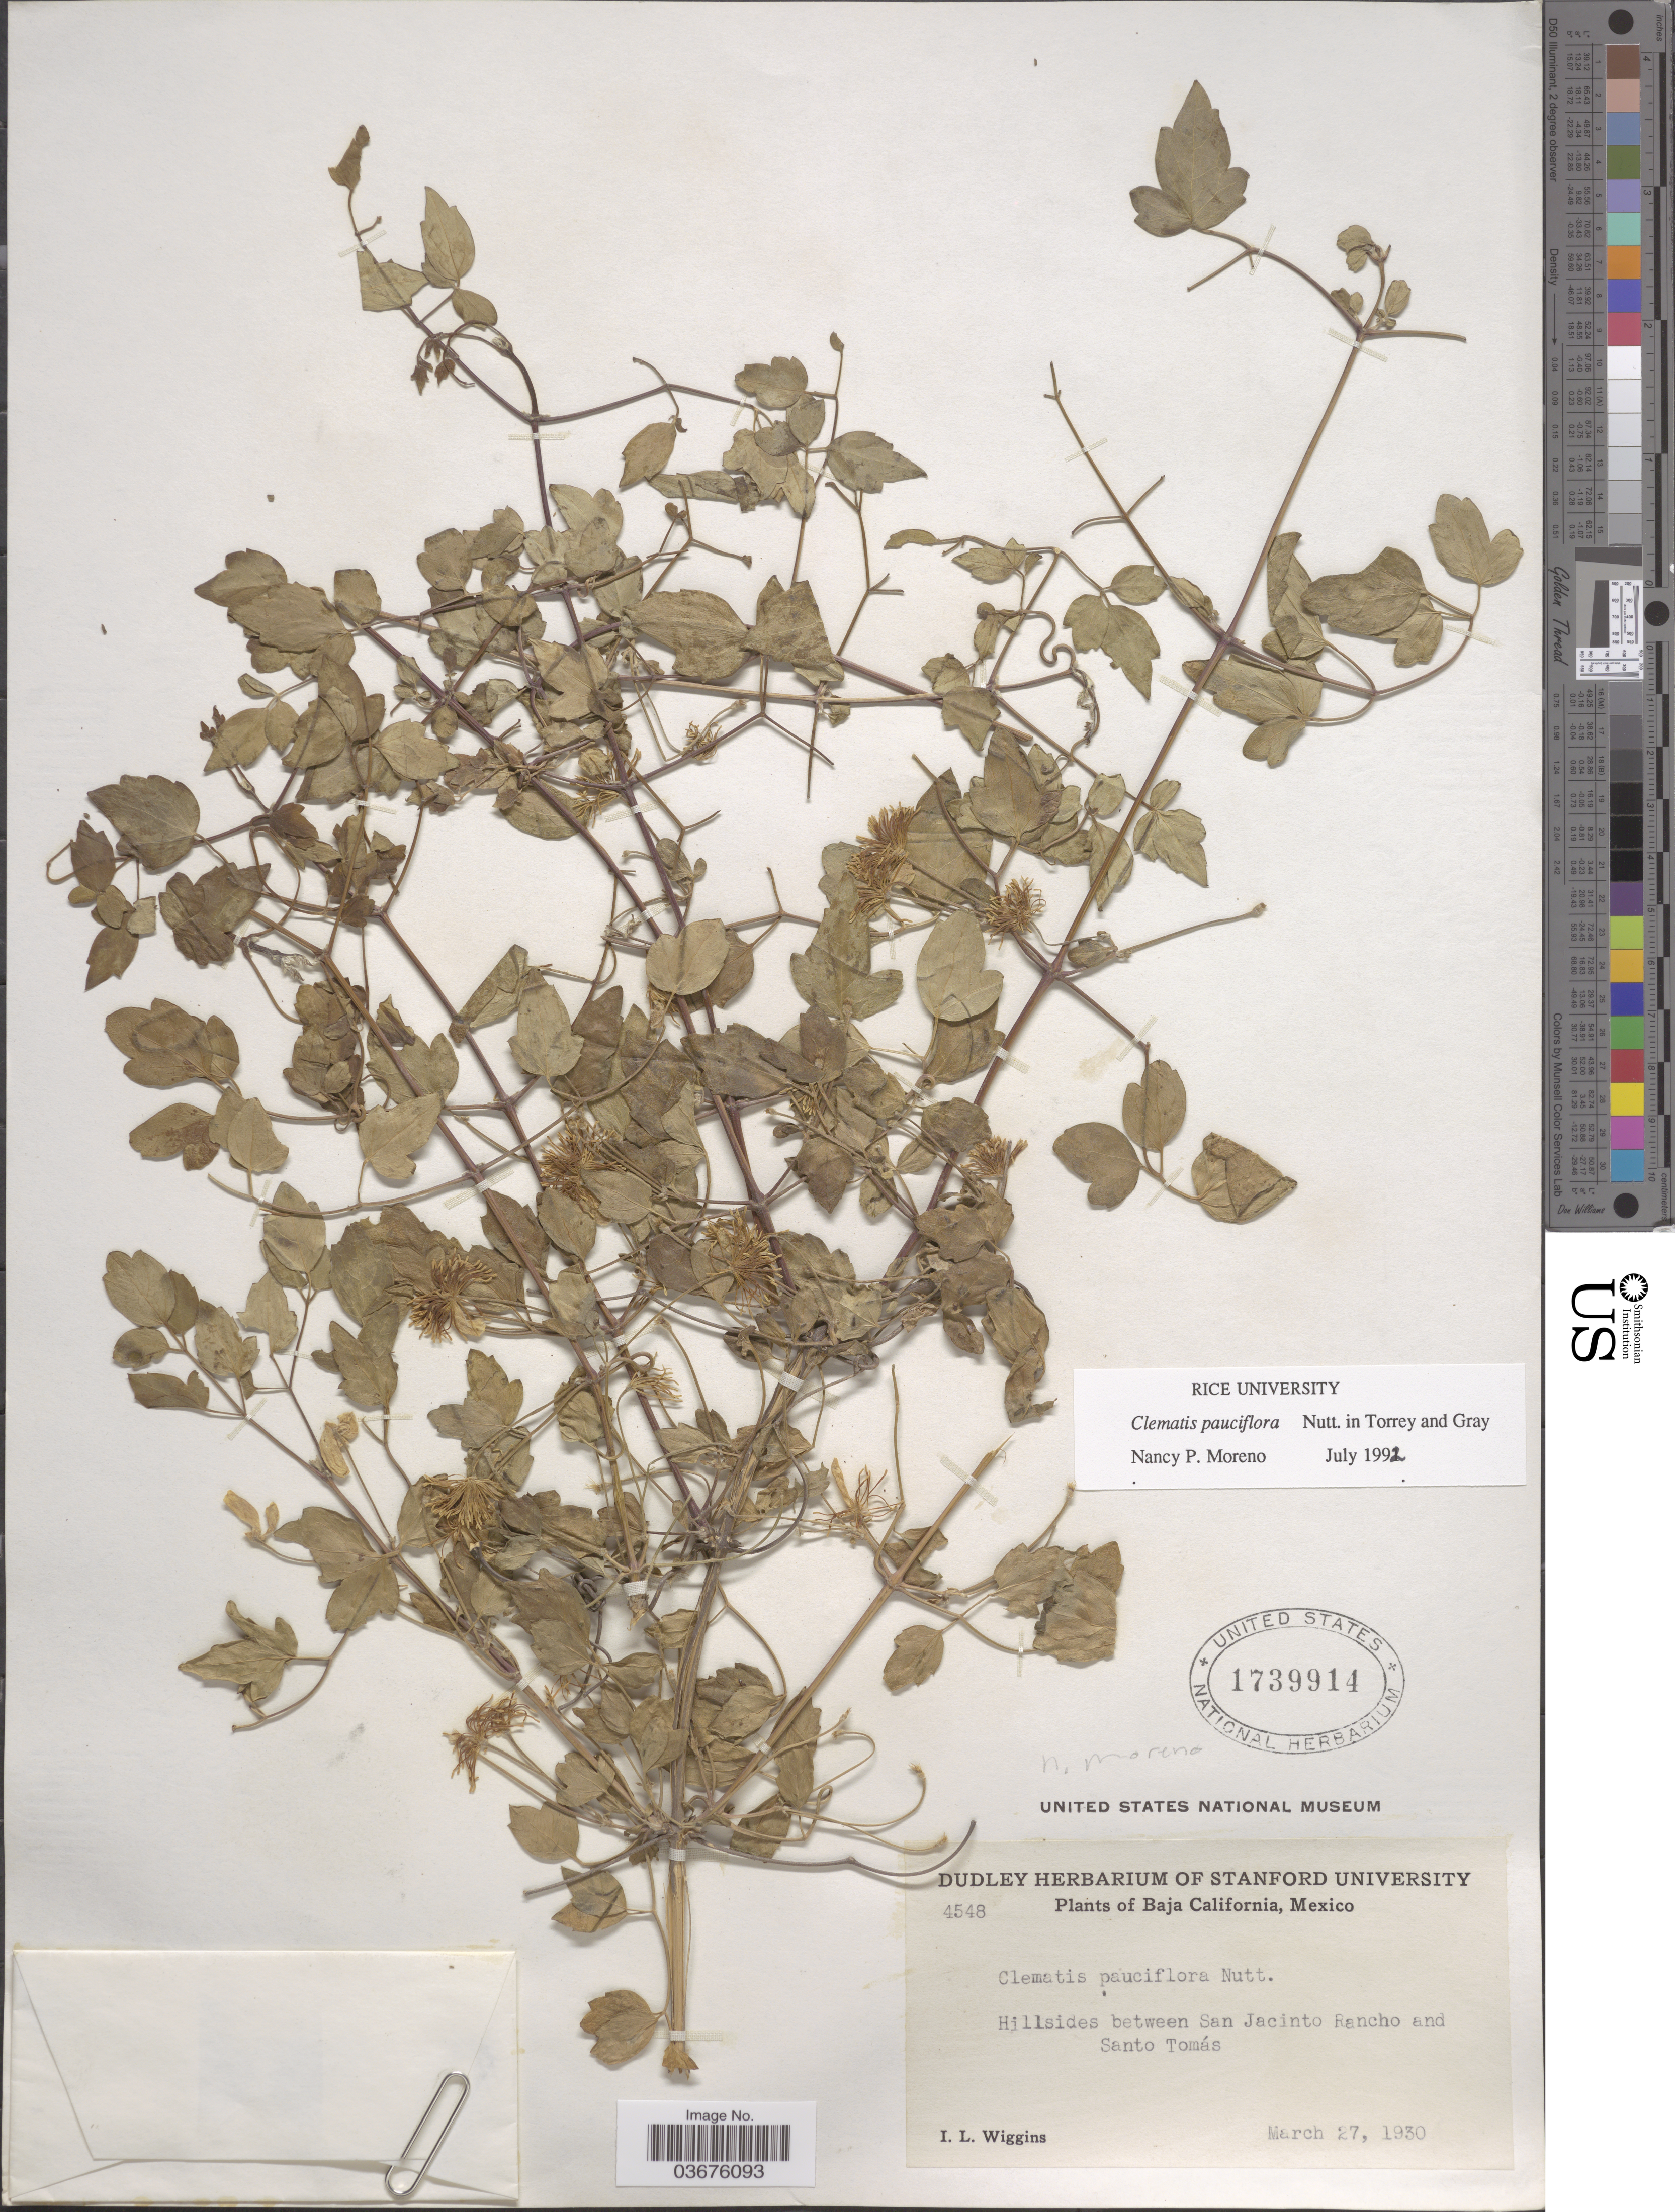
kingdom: Plantae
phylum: Tracheophyta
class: Magnoliopsida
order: Ranunculales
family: Ranunculaceae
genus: Clematis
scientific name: Clematis pauciflora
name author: Nutt. ex Torr. & A. Gray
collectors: I. L. Wiggins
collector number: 4548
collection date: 1930-03-27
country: Mexico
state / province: Baja California Norte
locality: Hillsides between San Jacinto Rancho and Santo Tomás.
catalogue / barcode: US 1739914